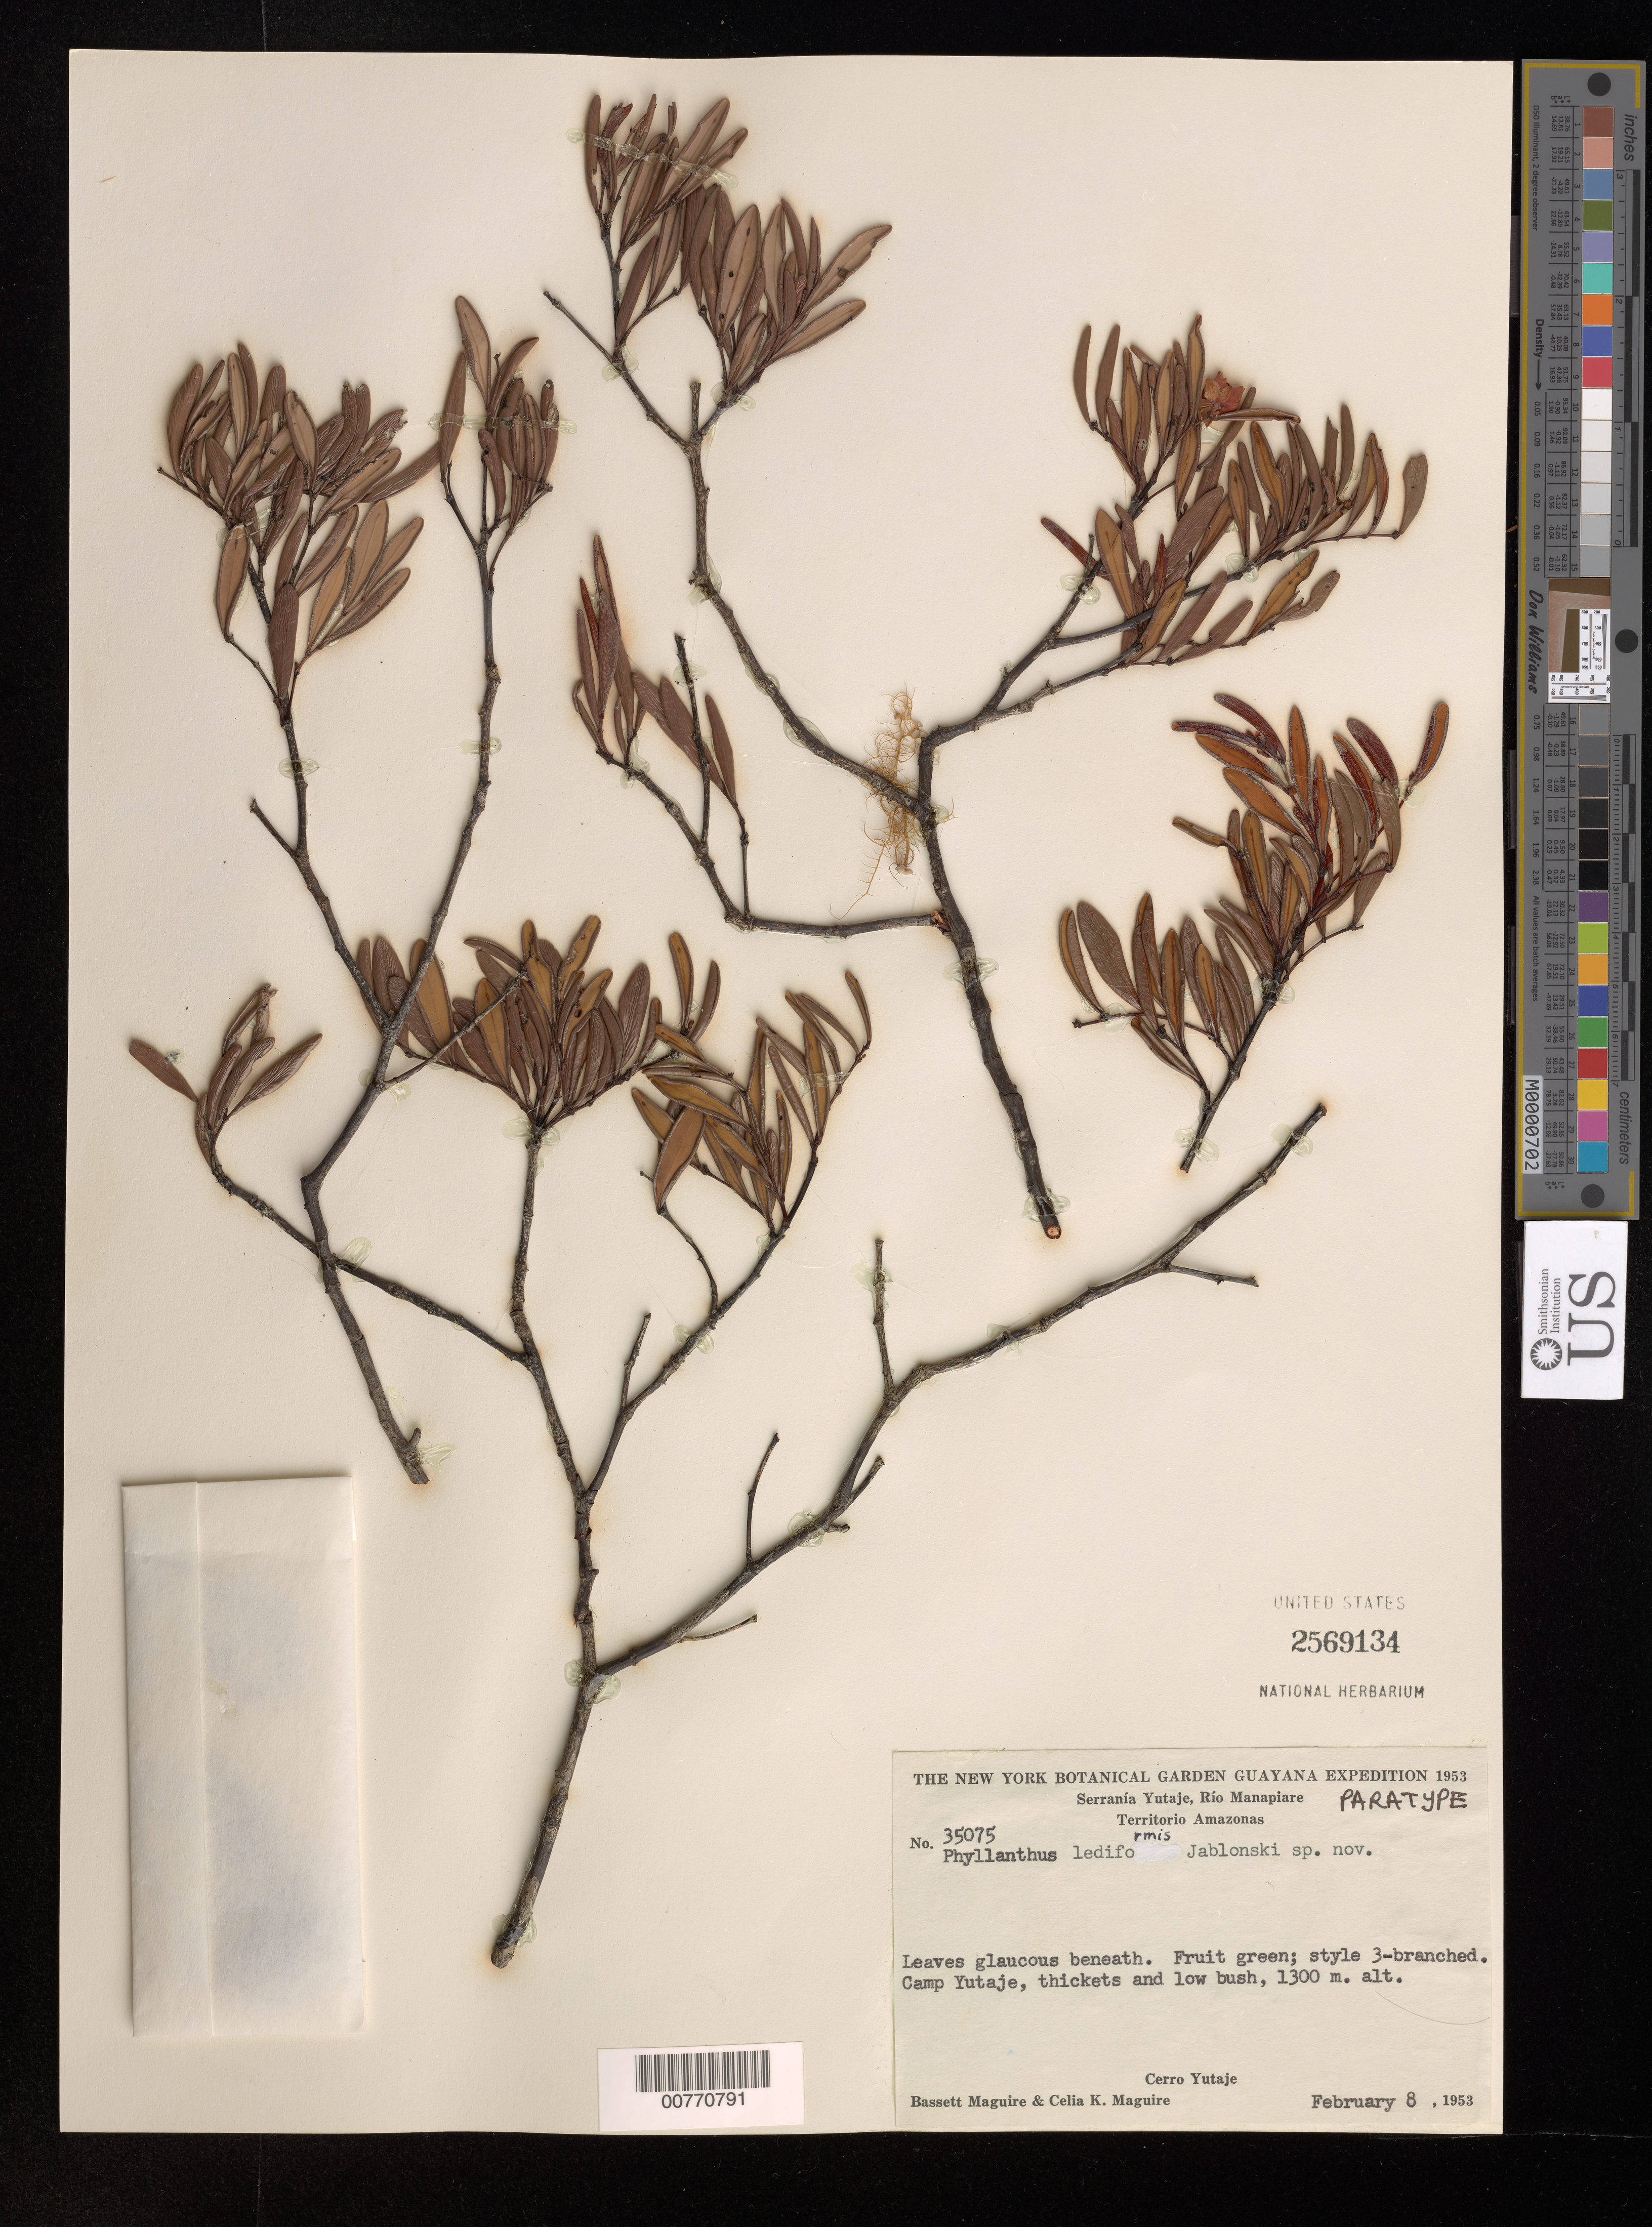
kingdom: Plantae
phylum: Tracheophyta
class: Magnoliopsida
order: Malpighiales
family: Phyllanthaceae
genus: Phyllanthus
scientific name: Phyllanthus lediformis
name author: Jabl.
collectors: B. Maguire & C. K. Maguire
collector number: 35075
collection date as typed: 8-Feb-53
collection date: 1953-02-08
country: Venezuela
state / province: Amazonas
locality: Serranía Yutajé, Cerro Yutajé, near Camp Yutajé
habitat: Thickets and low bush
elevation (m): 1300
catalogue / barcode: US 2569134